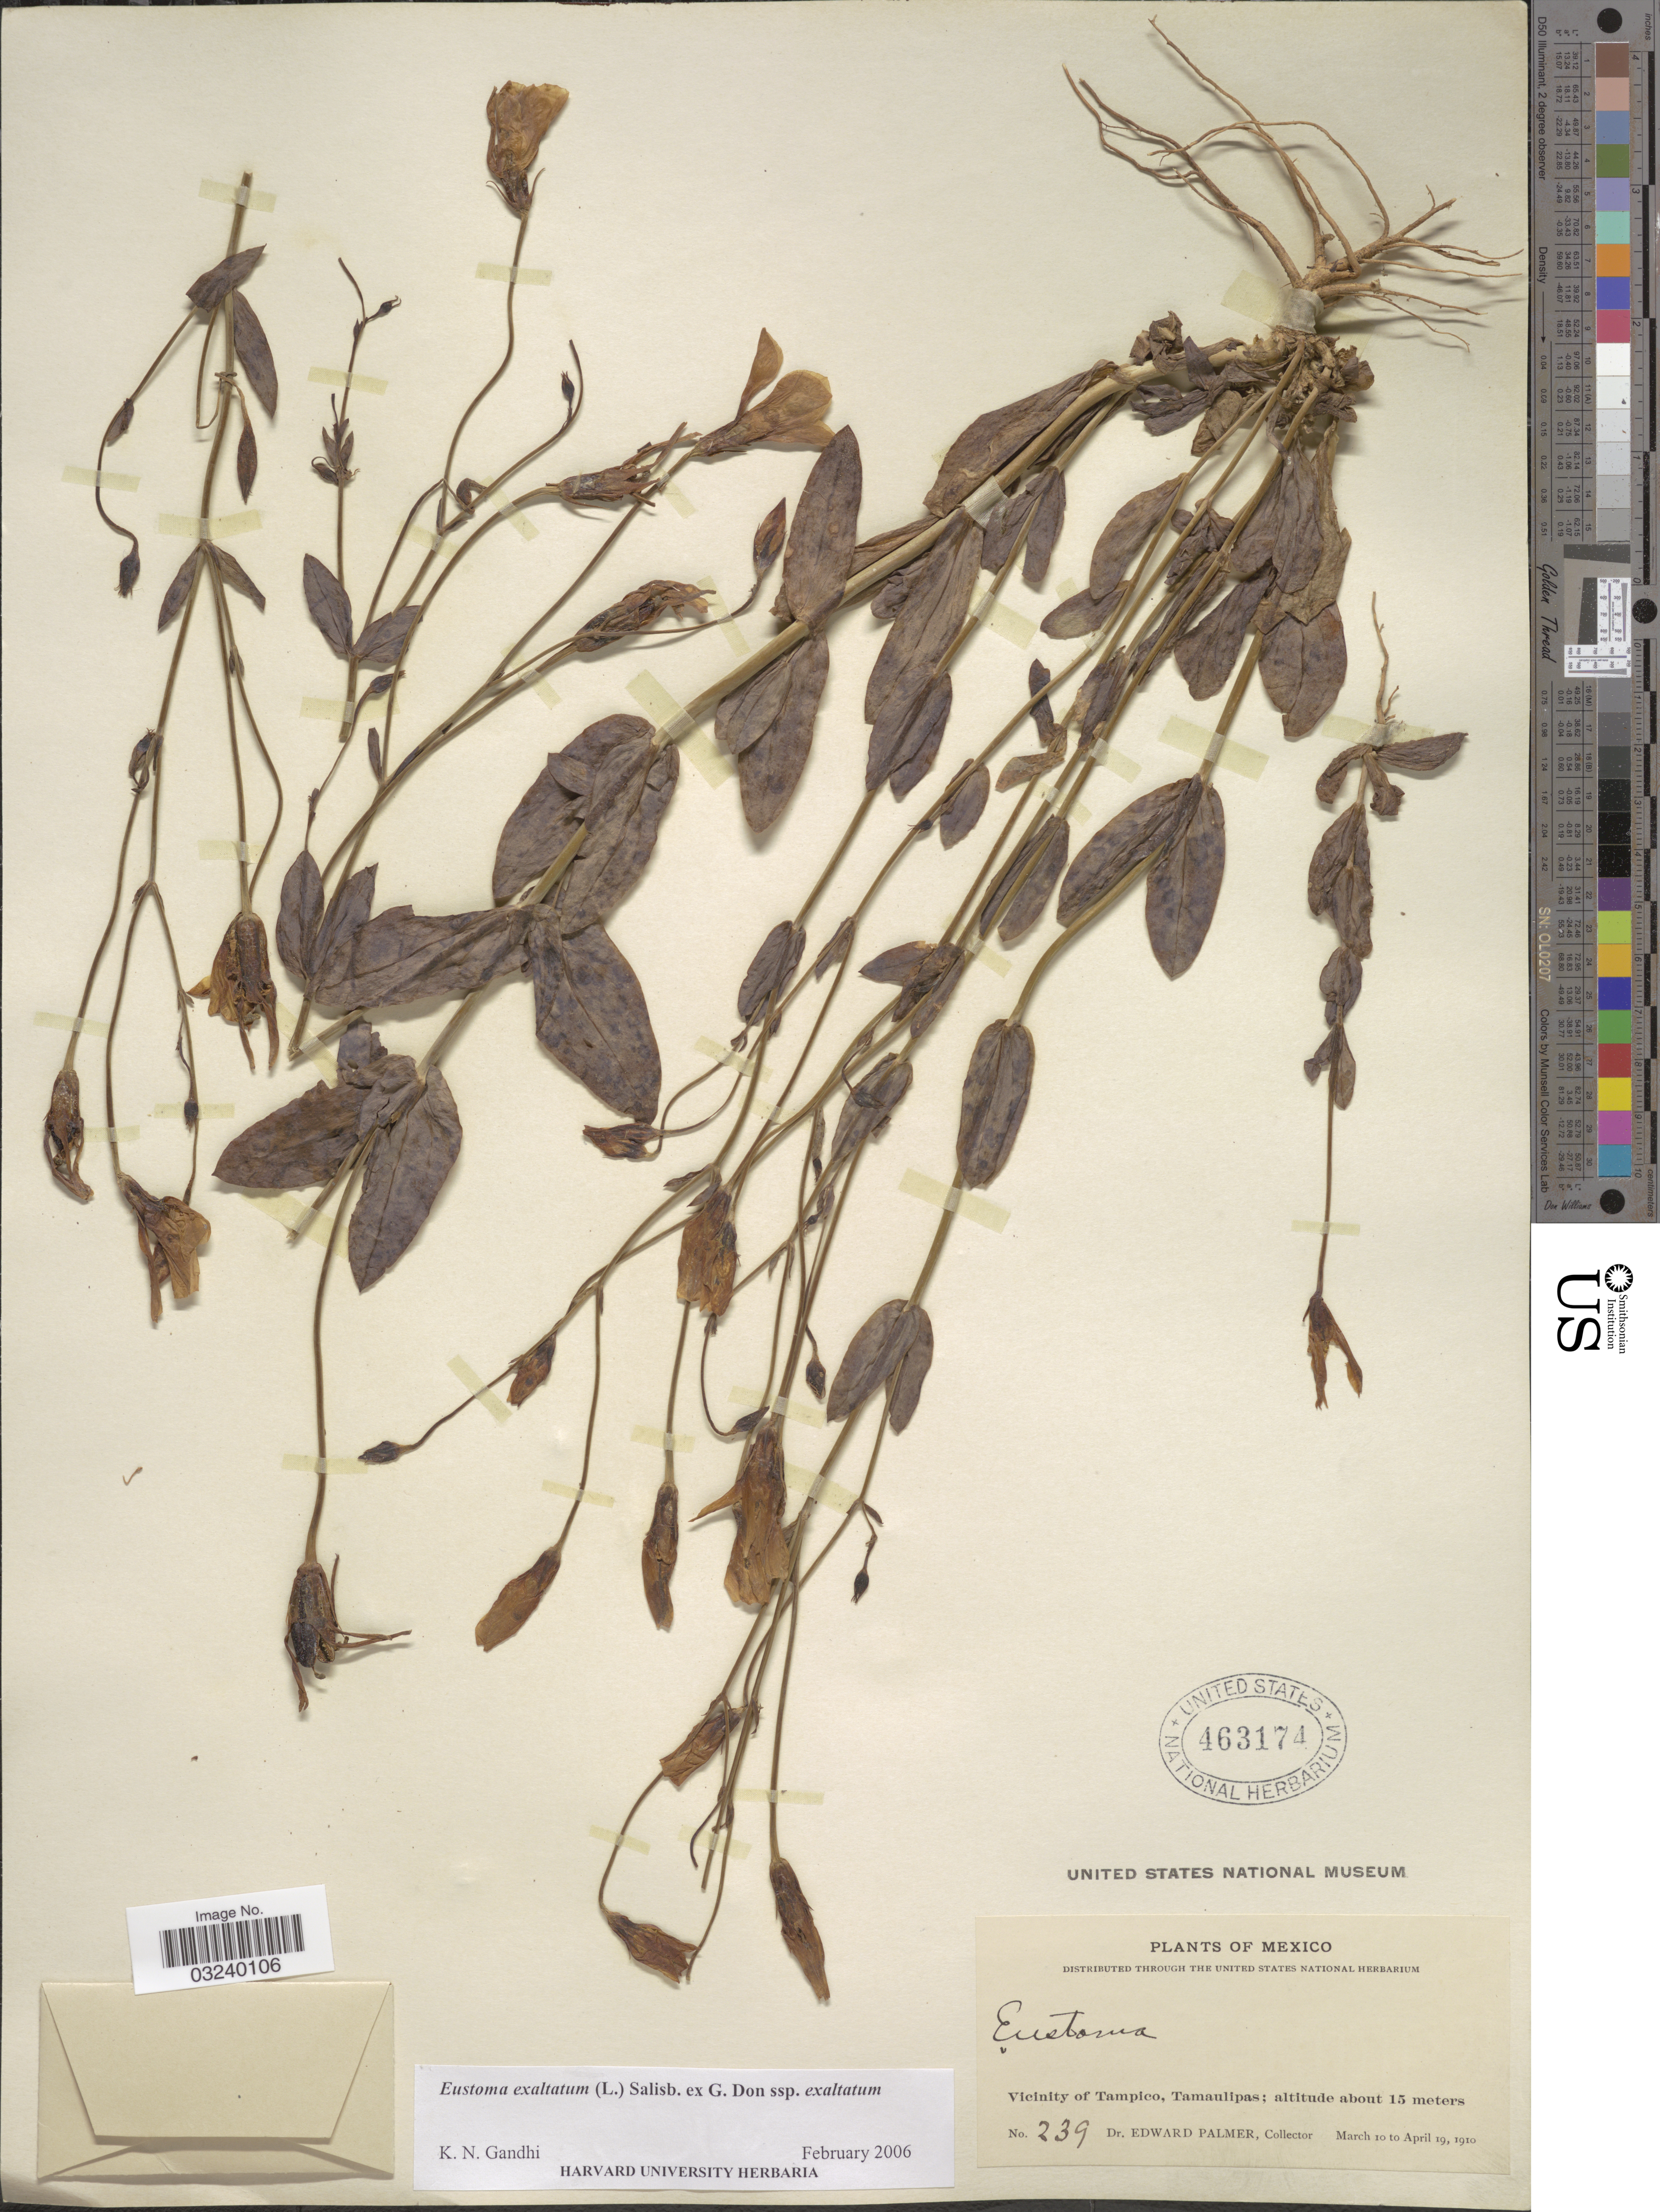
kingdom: Plantae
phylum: Tracheophyta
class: Magnoliopsida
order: Gentianales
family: Gentianaceae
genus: Eustoma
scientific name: Eustoma exaltatum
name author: (L.) Salisb. ex Don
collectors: E. Palmer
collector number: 239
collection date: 1910-03-10/1910-04-19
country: Mexico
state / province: Tamaulipas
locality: Vicinity of Tampico.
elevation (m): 15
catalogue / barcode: US 463174